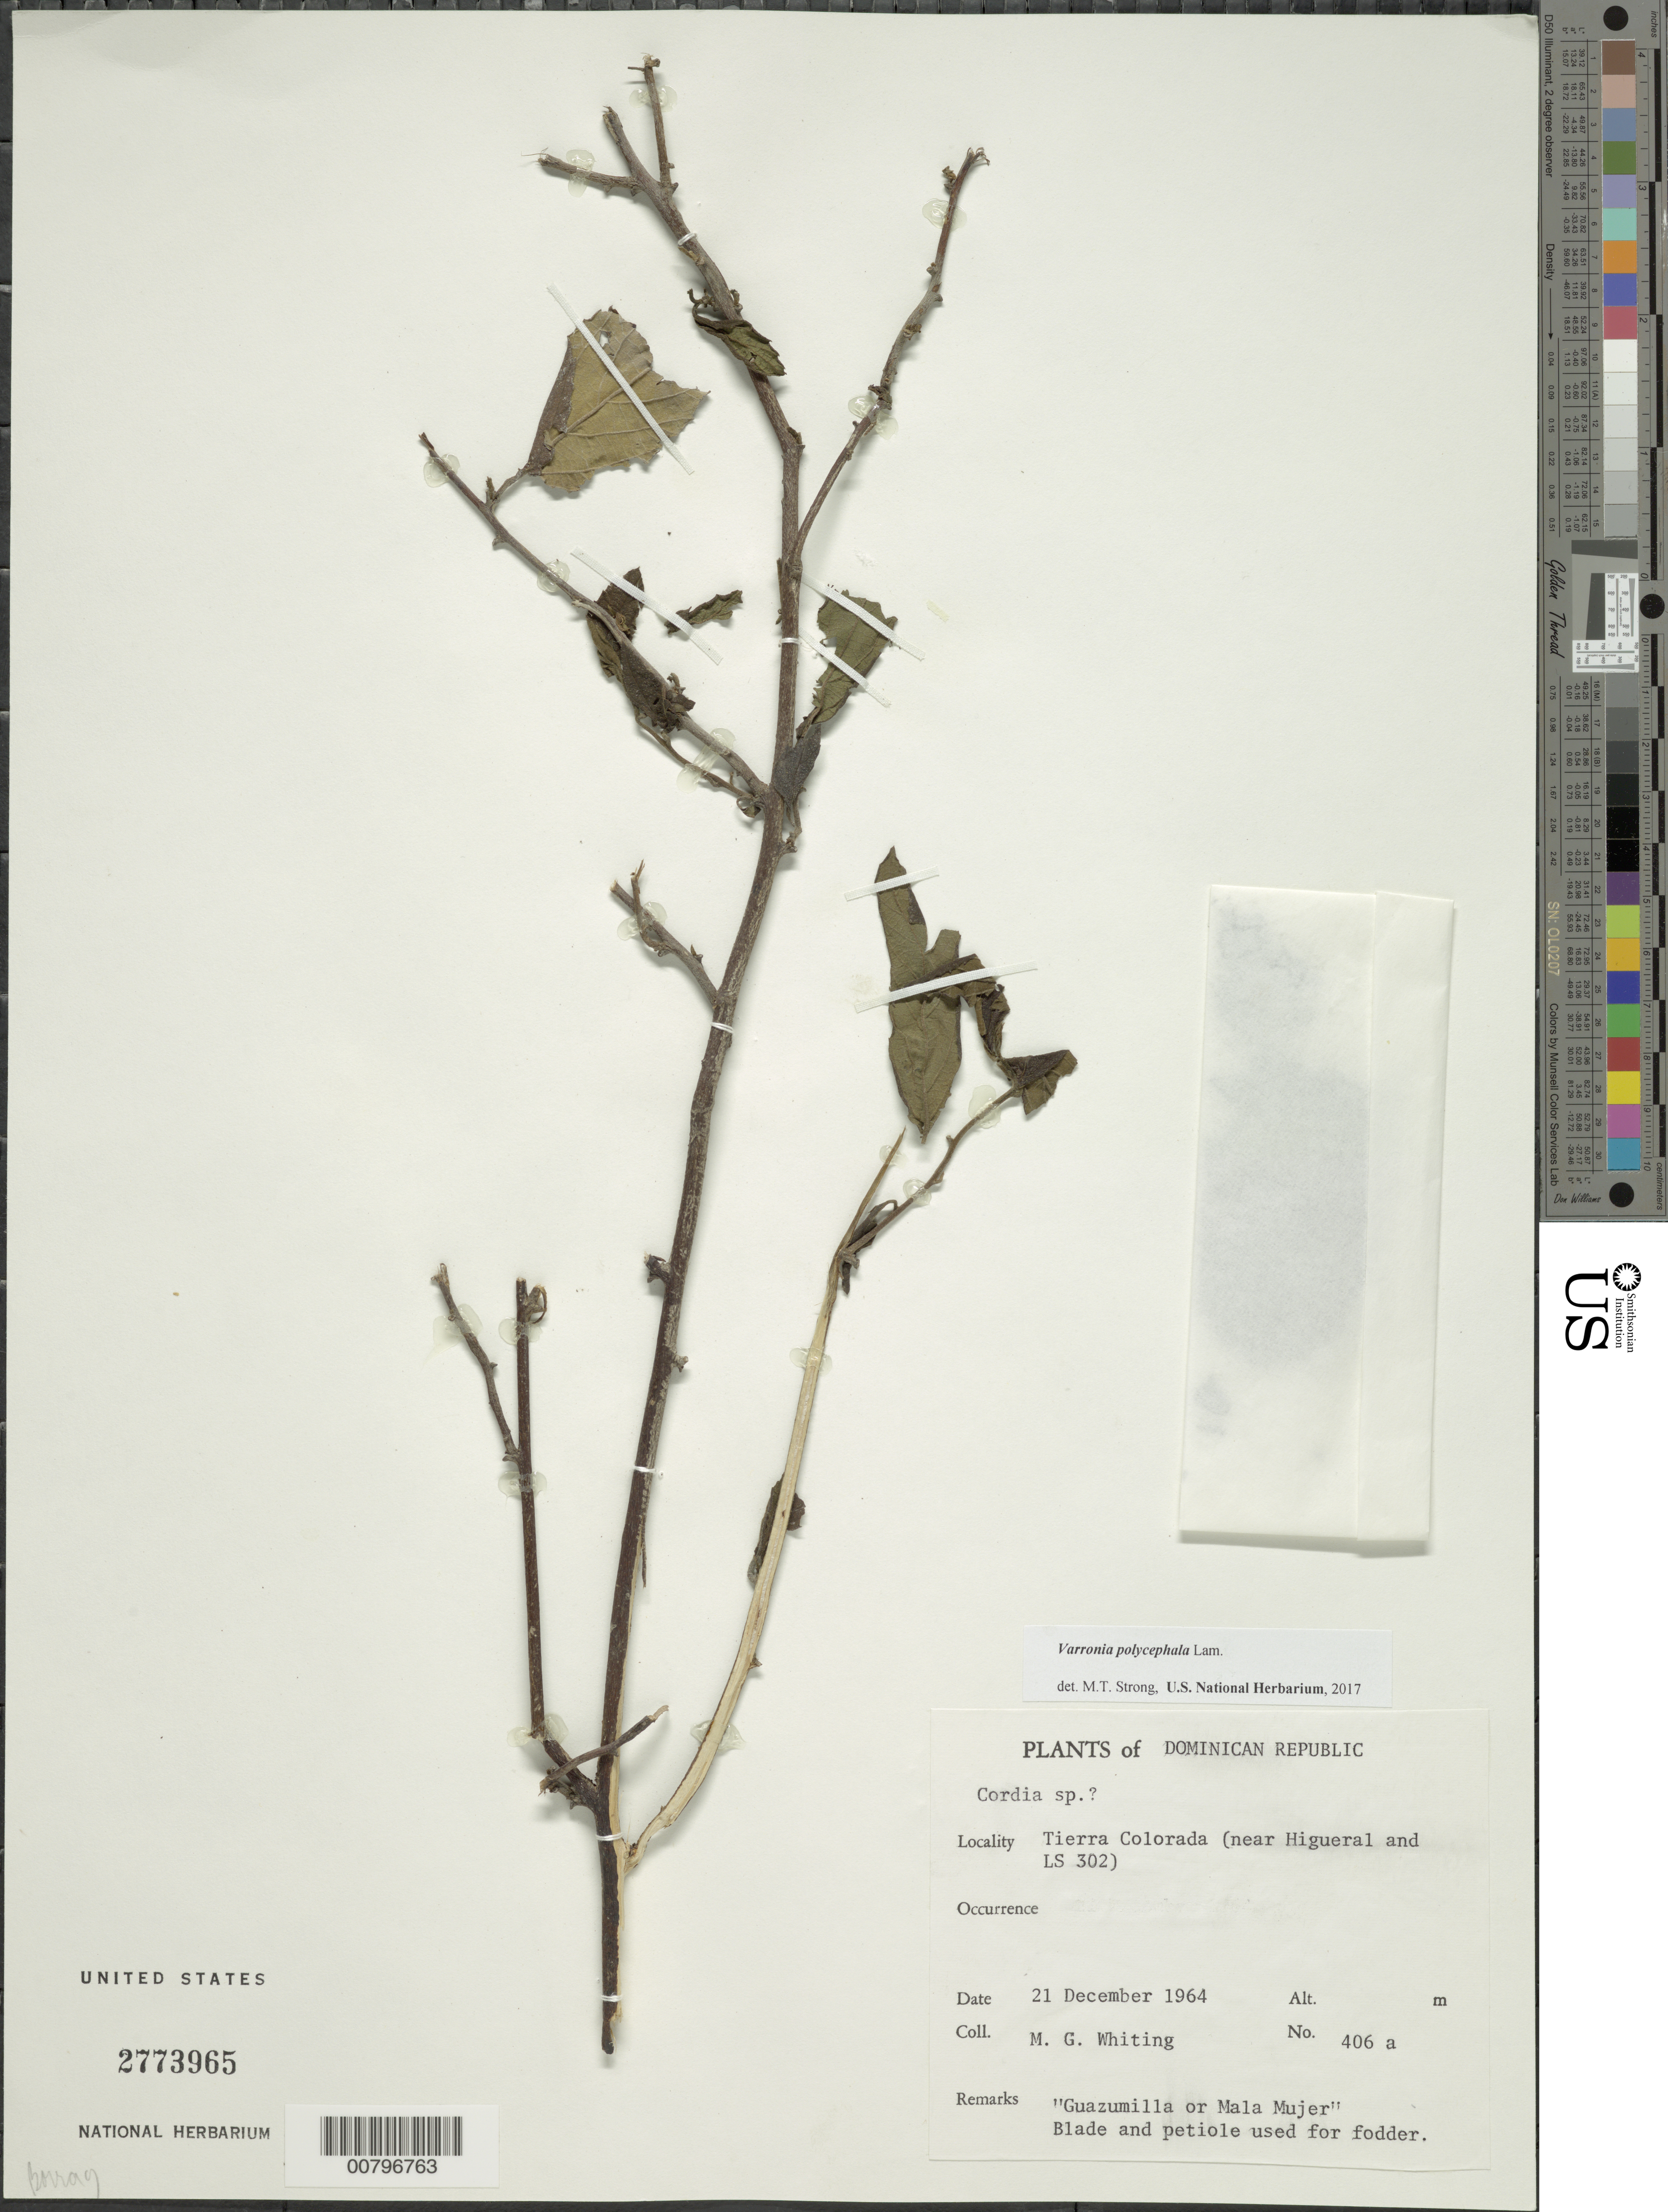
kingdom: Plantae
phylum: Tracheophyta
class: Magnoliopsida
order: Boraginales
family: Cordiaceae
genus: Varronia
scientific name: Varronia polycephala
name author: Lam.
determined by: Strong, Mark T., (BOT), Smithsonian Institution - National Museum of Natural History (UNITED STATES)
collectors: M. Whiting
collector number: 406 a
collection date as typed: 21 Dec 1964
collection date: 1964-12-21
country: Dominican Republic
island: Hispaniola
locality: Tierra Colorada (near Higueral and LS 302).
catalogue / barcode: US 2773965